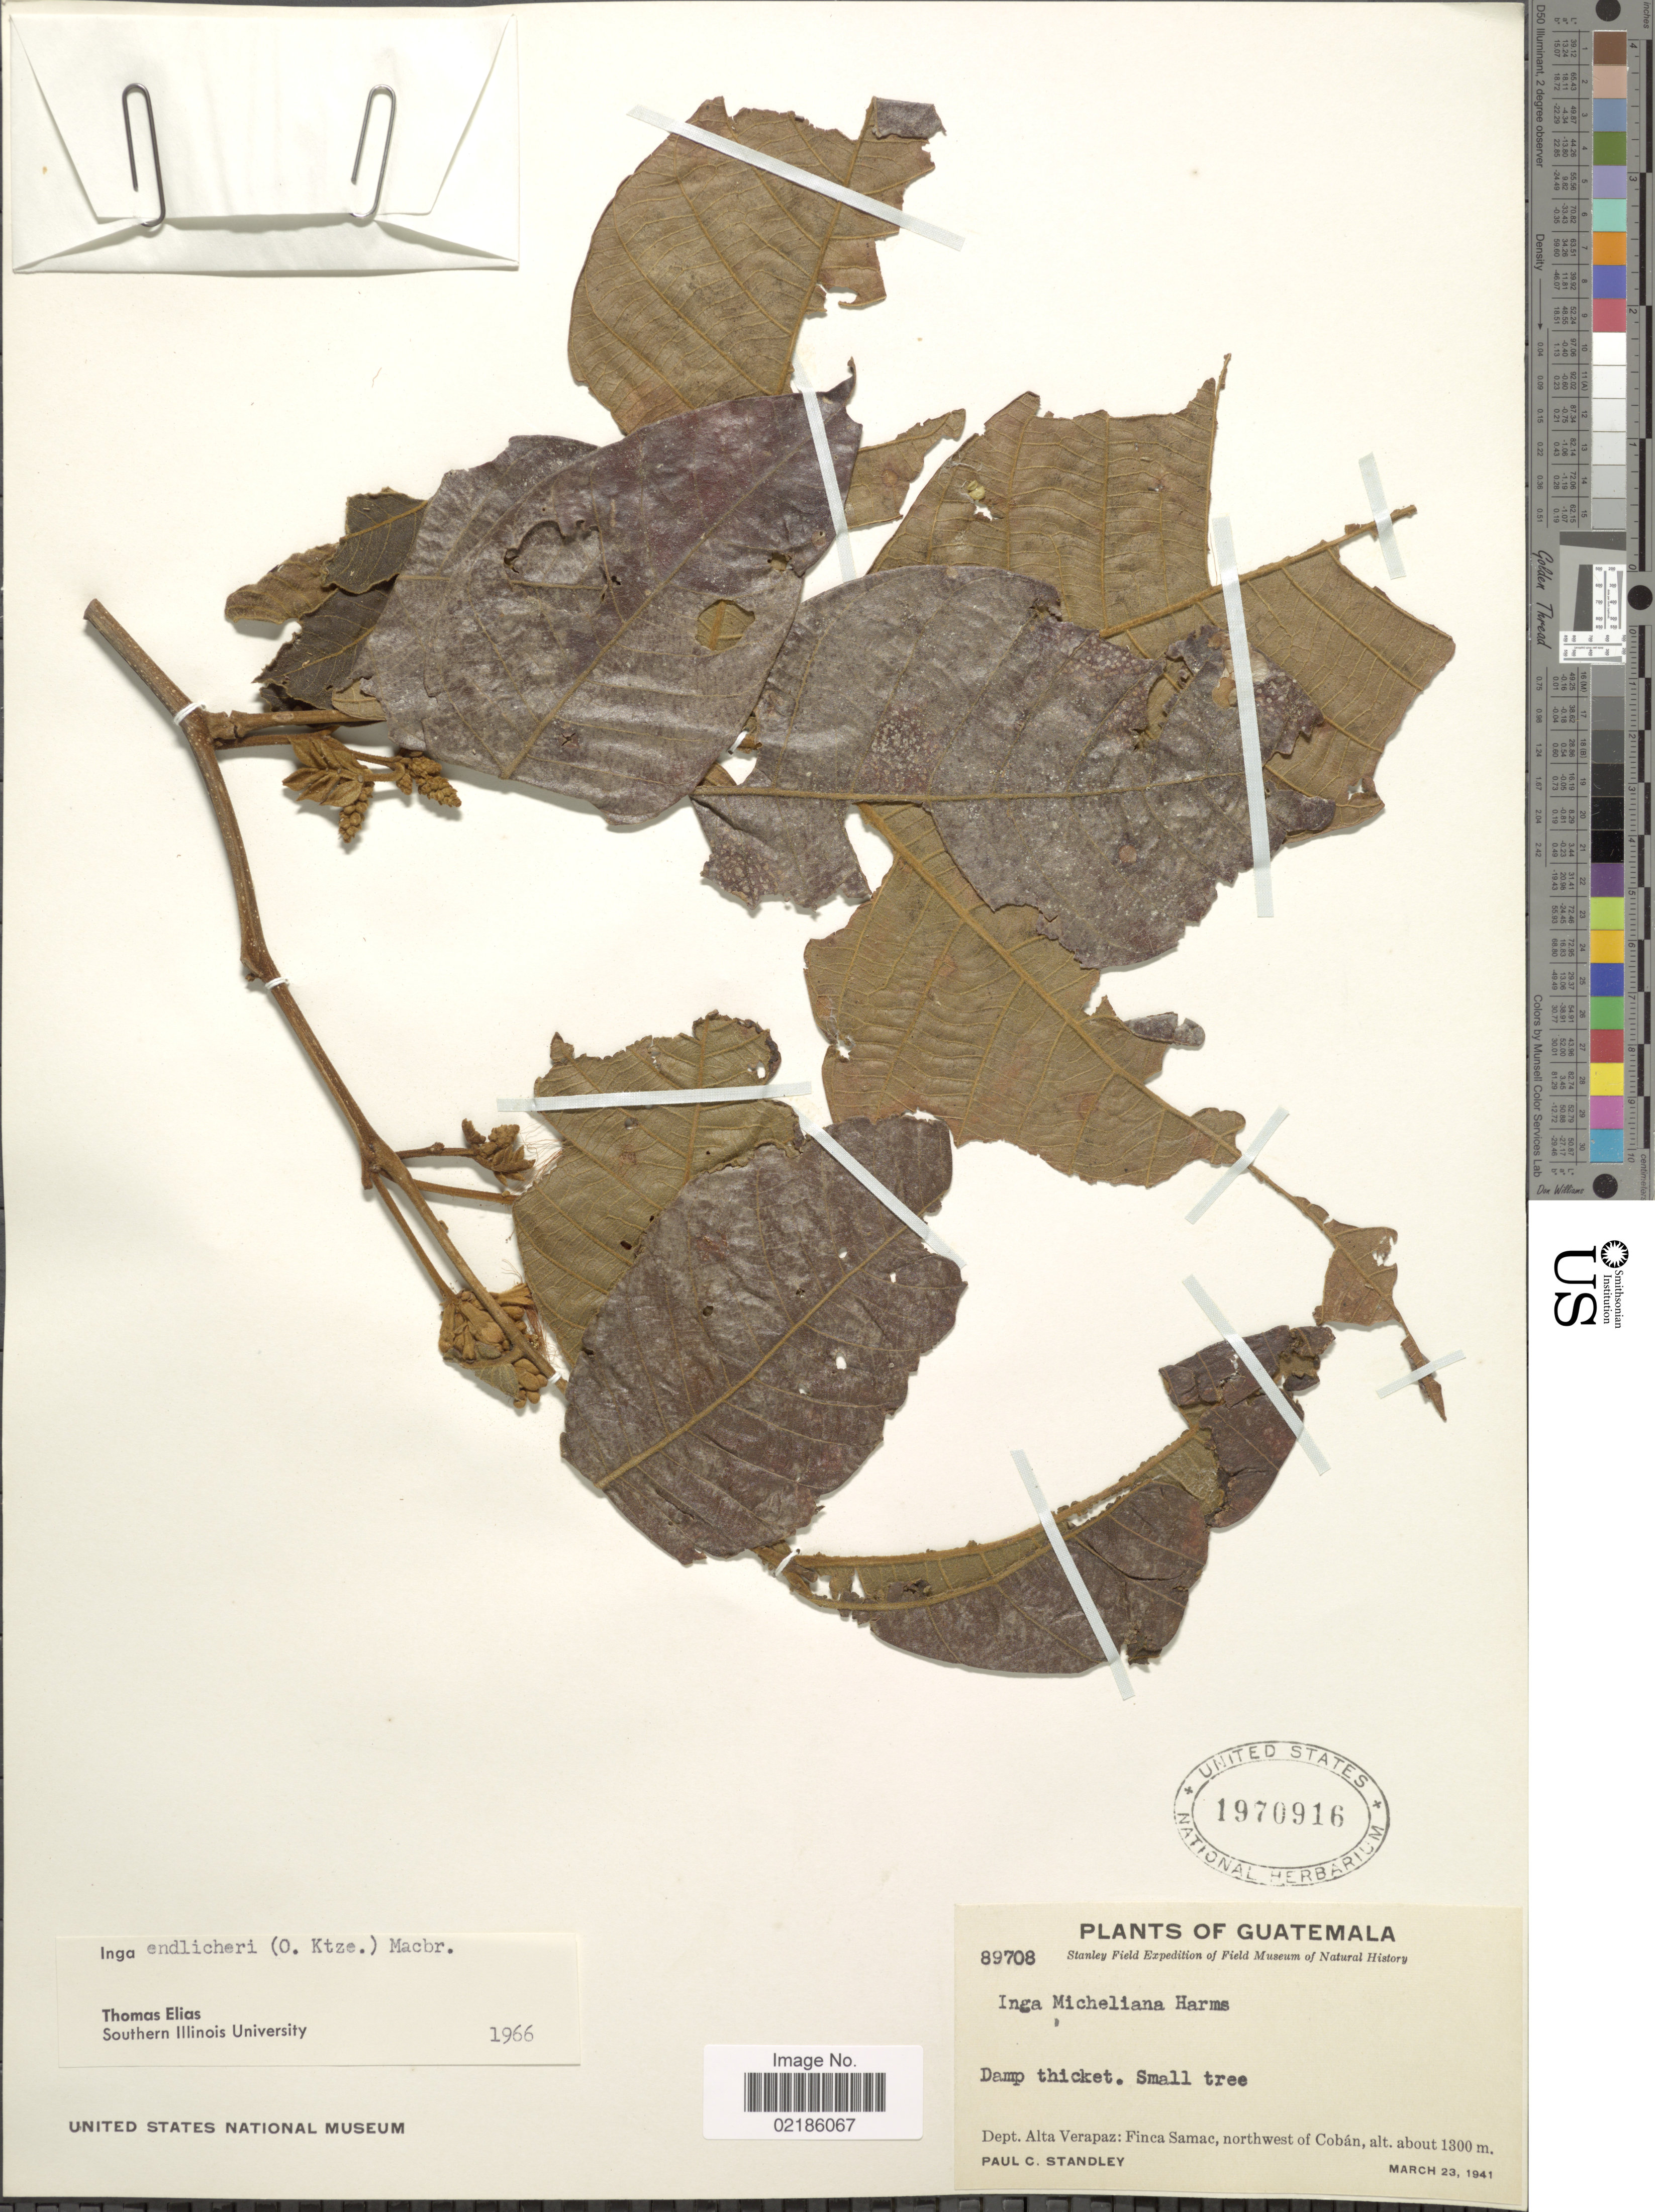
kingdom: Plantae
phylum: Tracheophyta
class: Magnoliopsida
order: Fabales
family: Fabaceae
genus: Inga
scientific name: Inga endlicheri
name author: (Kuntze) J.F. Macbr.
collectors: P. C. Standley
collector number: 89708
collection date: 1941-03-23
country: Guatemala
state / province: Alta Verapaz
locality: Finca Samac, northwest of Coban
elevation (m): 1300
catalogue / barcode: US 1970916